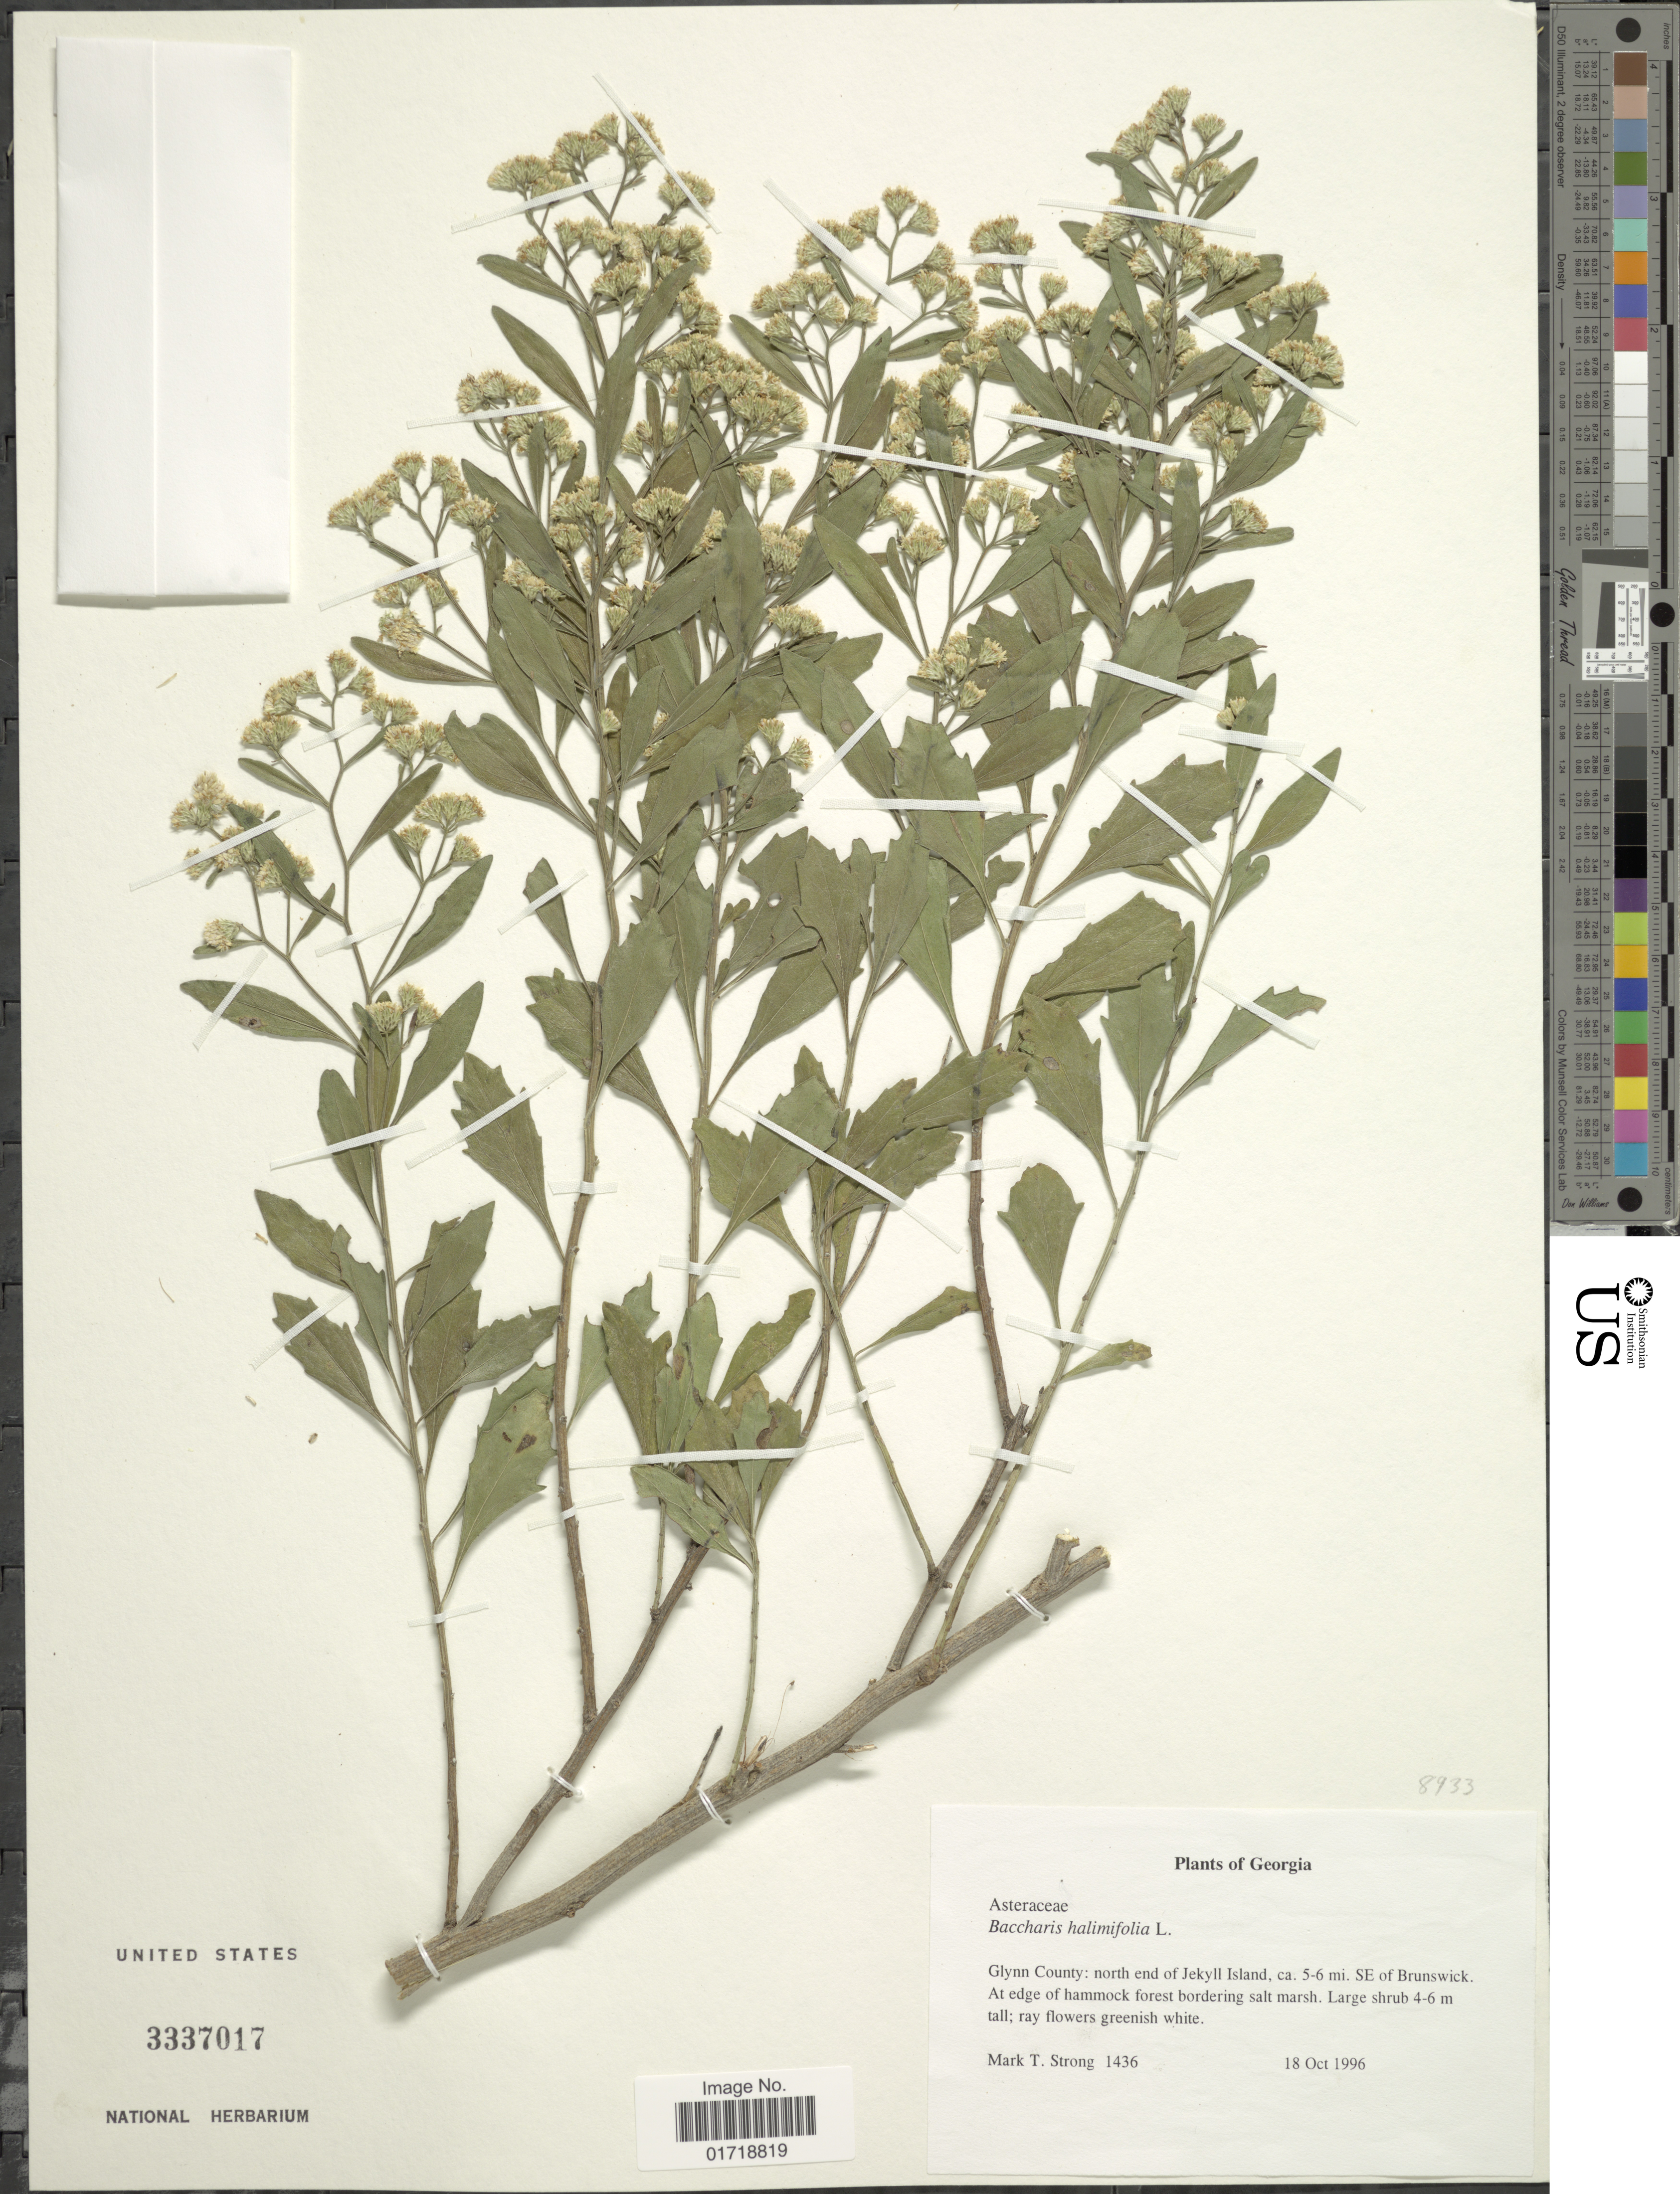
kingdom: Plantae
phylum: Tracheophyta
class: Magnoliopsida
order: Asterales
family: Asteraceae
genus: Baccharis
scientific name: Baccharis halimifolia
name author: L.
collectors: M. T. Strong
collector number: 1436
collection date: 1996-10-18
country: United States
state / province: Georgia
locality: Glynn County: north end of Jekyll Island, 5-6 mi. SE of Brunswick, At edge of hammock forest borderingk salt marsh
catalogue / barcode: US 3337017